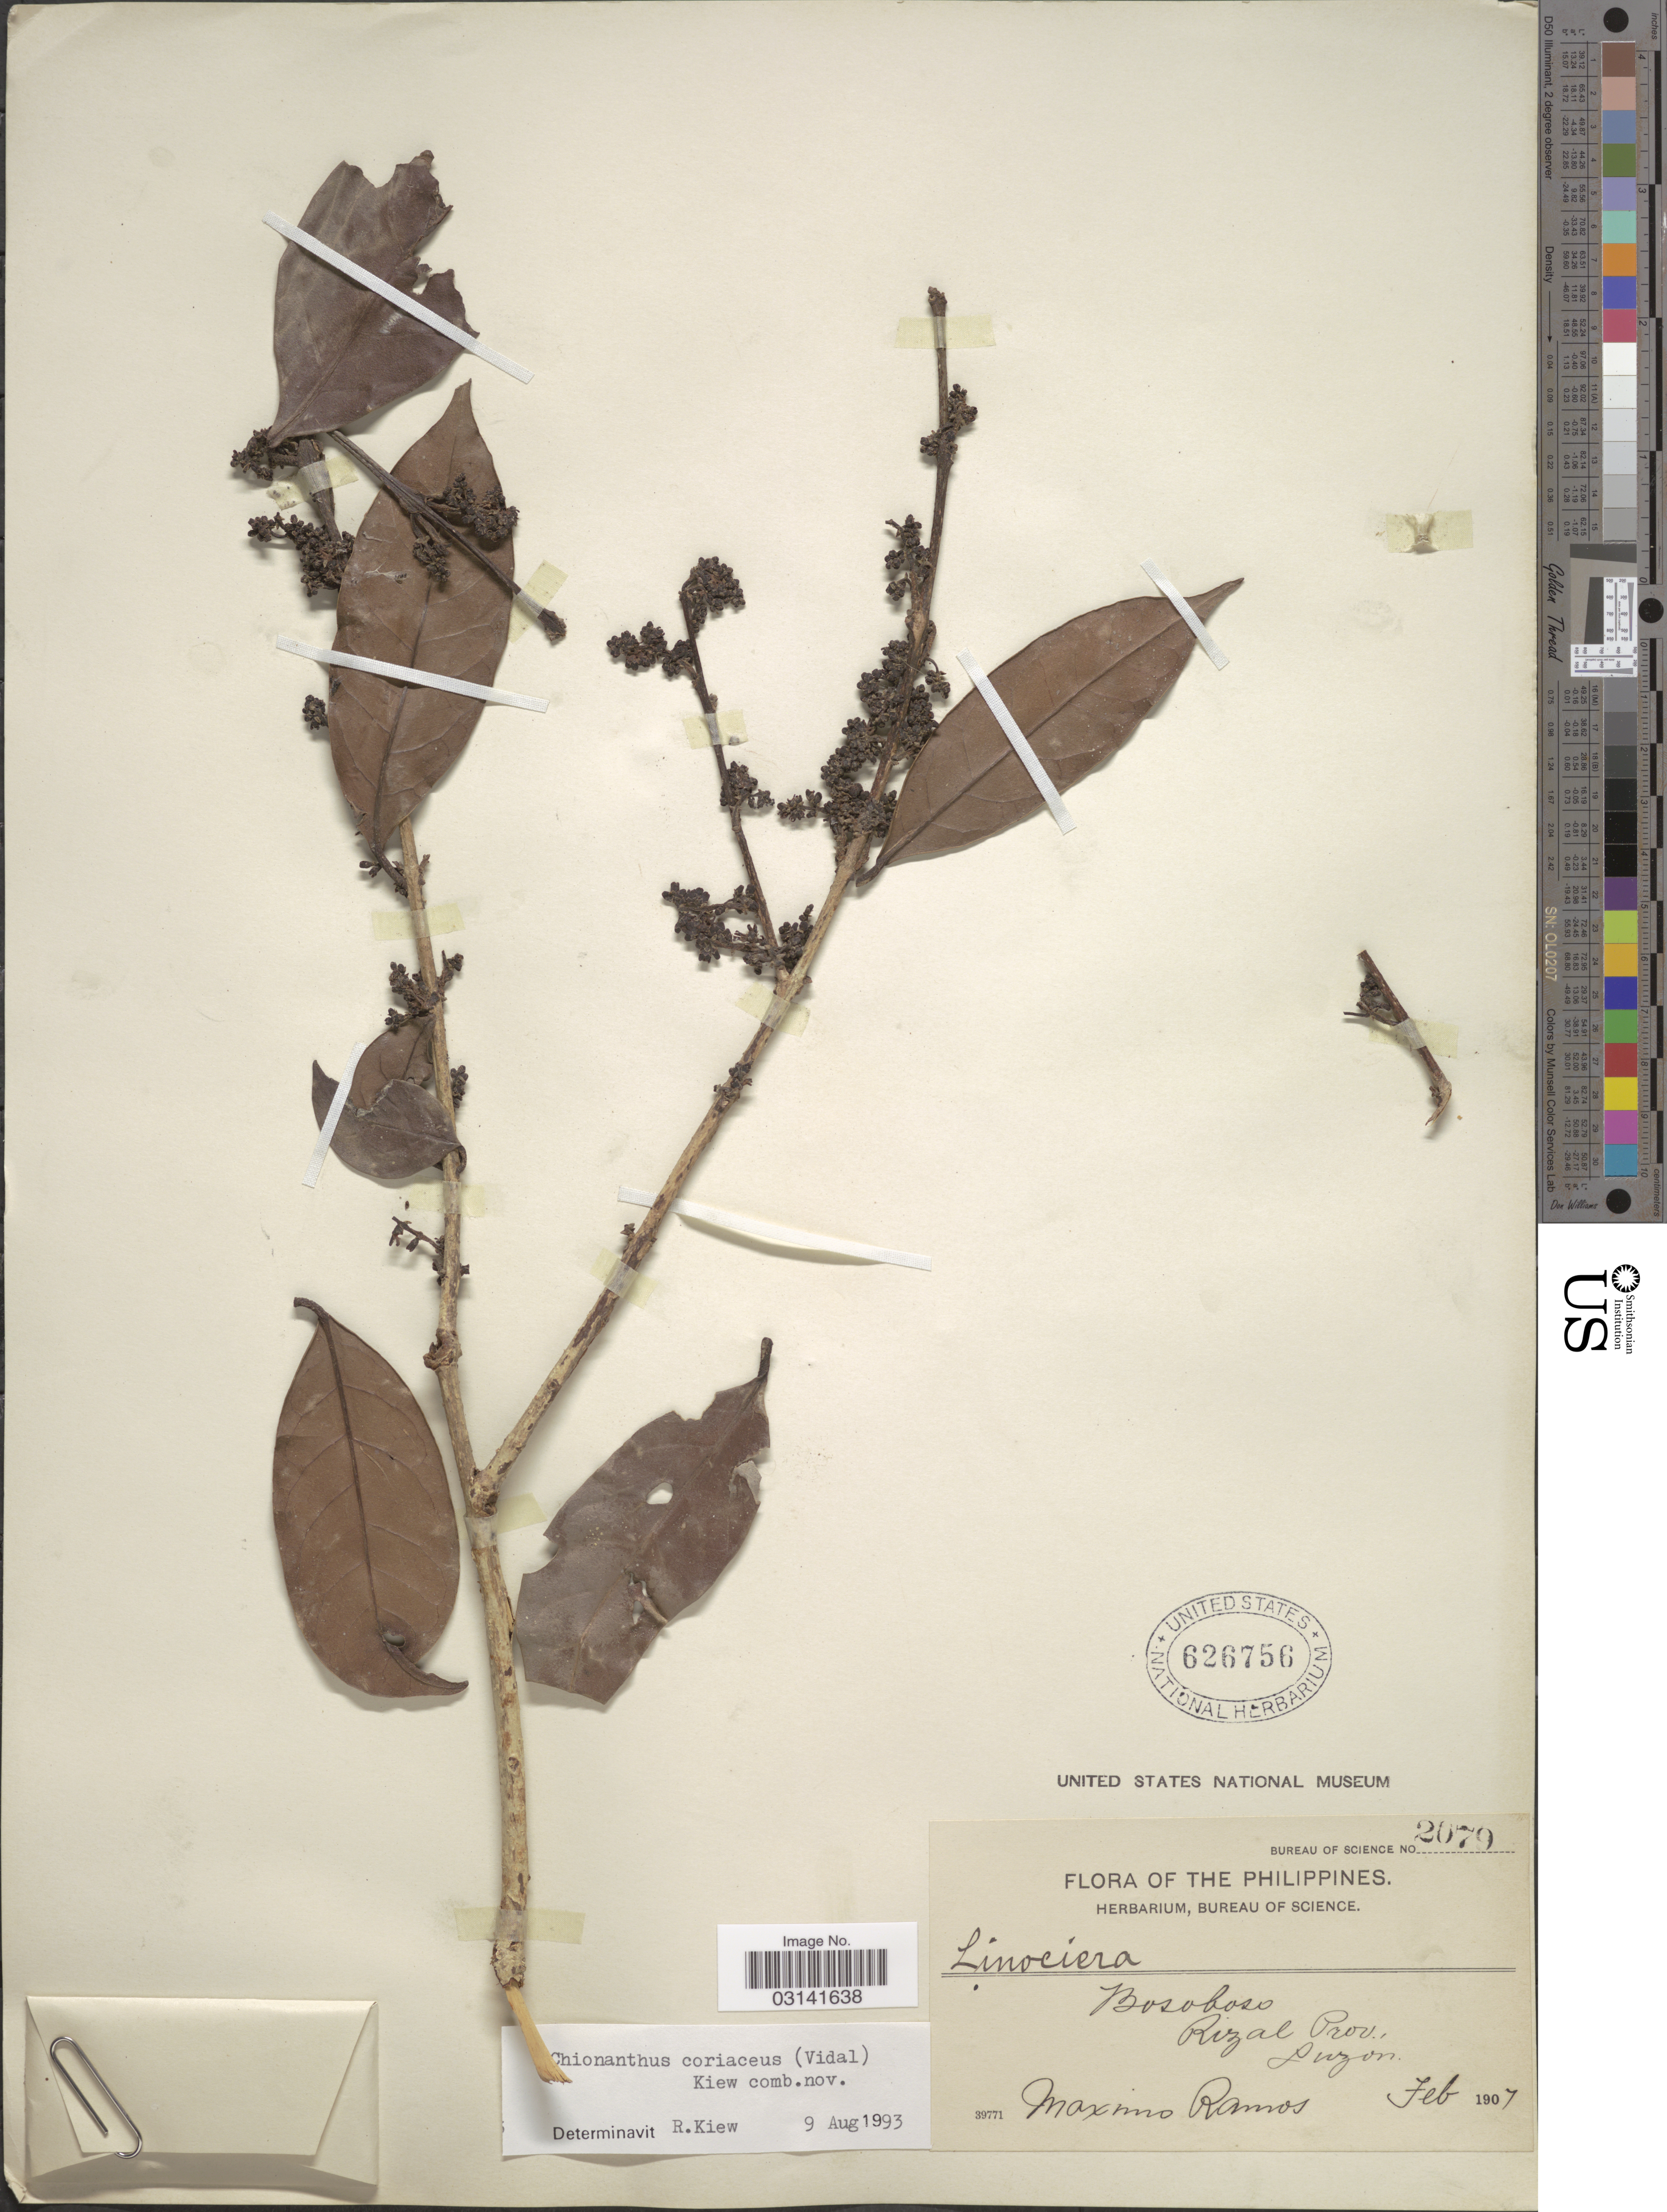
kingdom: Plantae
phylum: Tracheophyta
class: Magnoliopsida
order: Lamiales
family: Oleaceae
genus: Chionanthus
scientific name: Chionanthus coriaceus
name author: (S. Vidal) Y.P. Yang & S.Y. Lu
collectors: M. Ramos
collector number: Bureau of Science 2079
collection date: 1907-02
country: Philippines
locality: Bosoboso. Rizal Prov., Luzon.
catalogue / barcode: US 626756